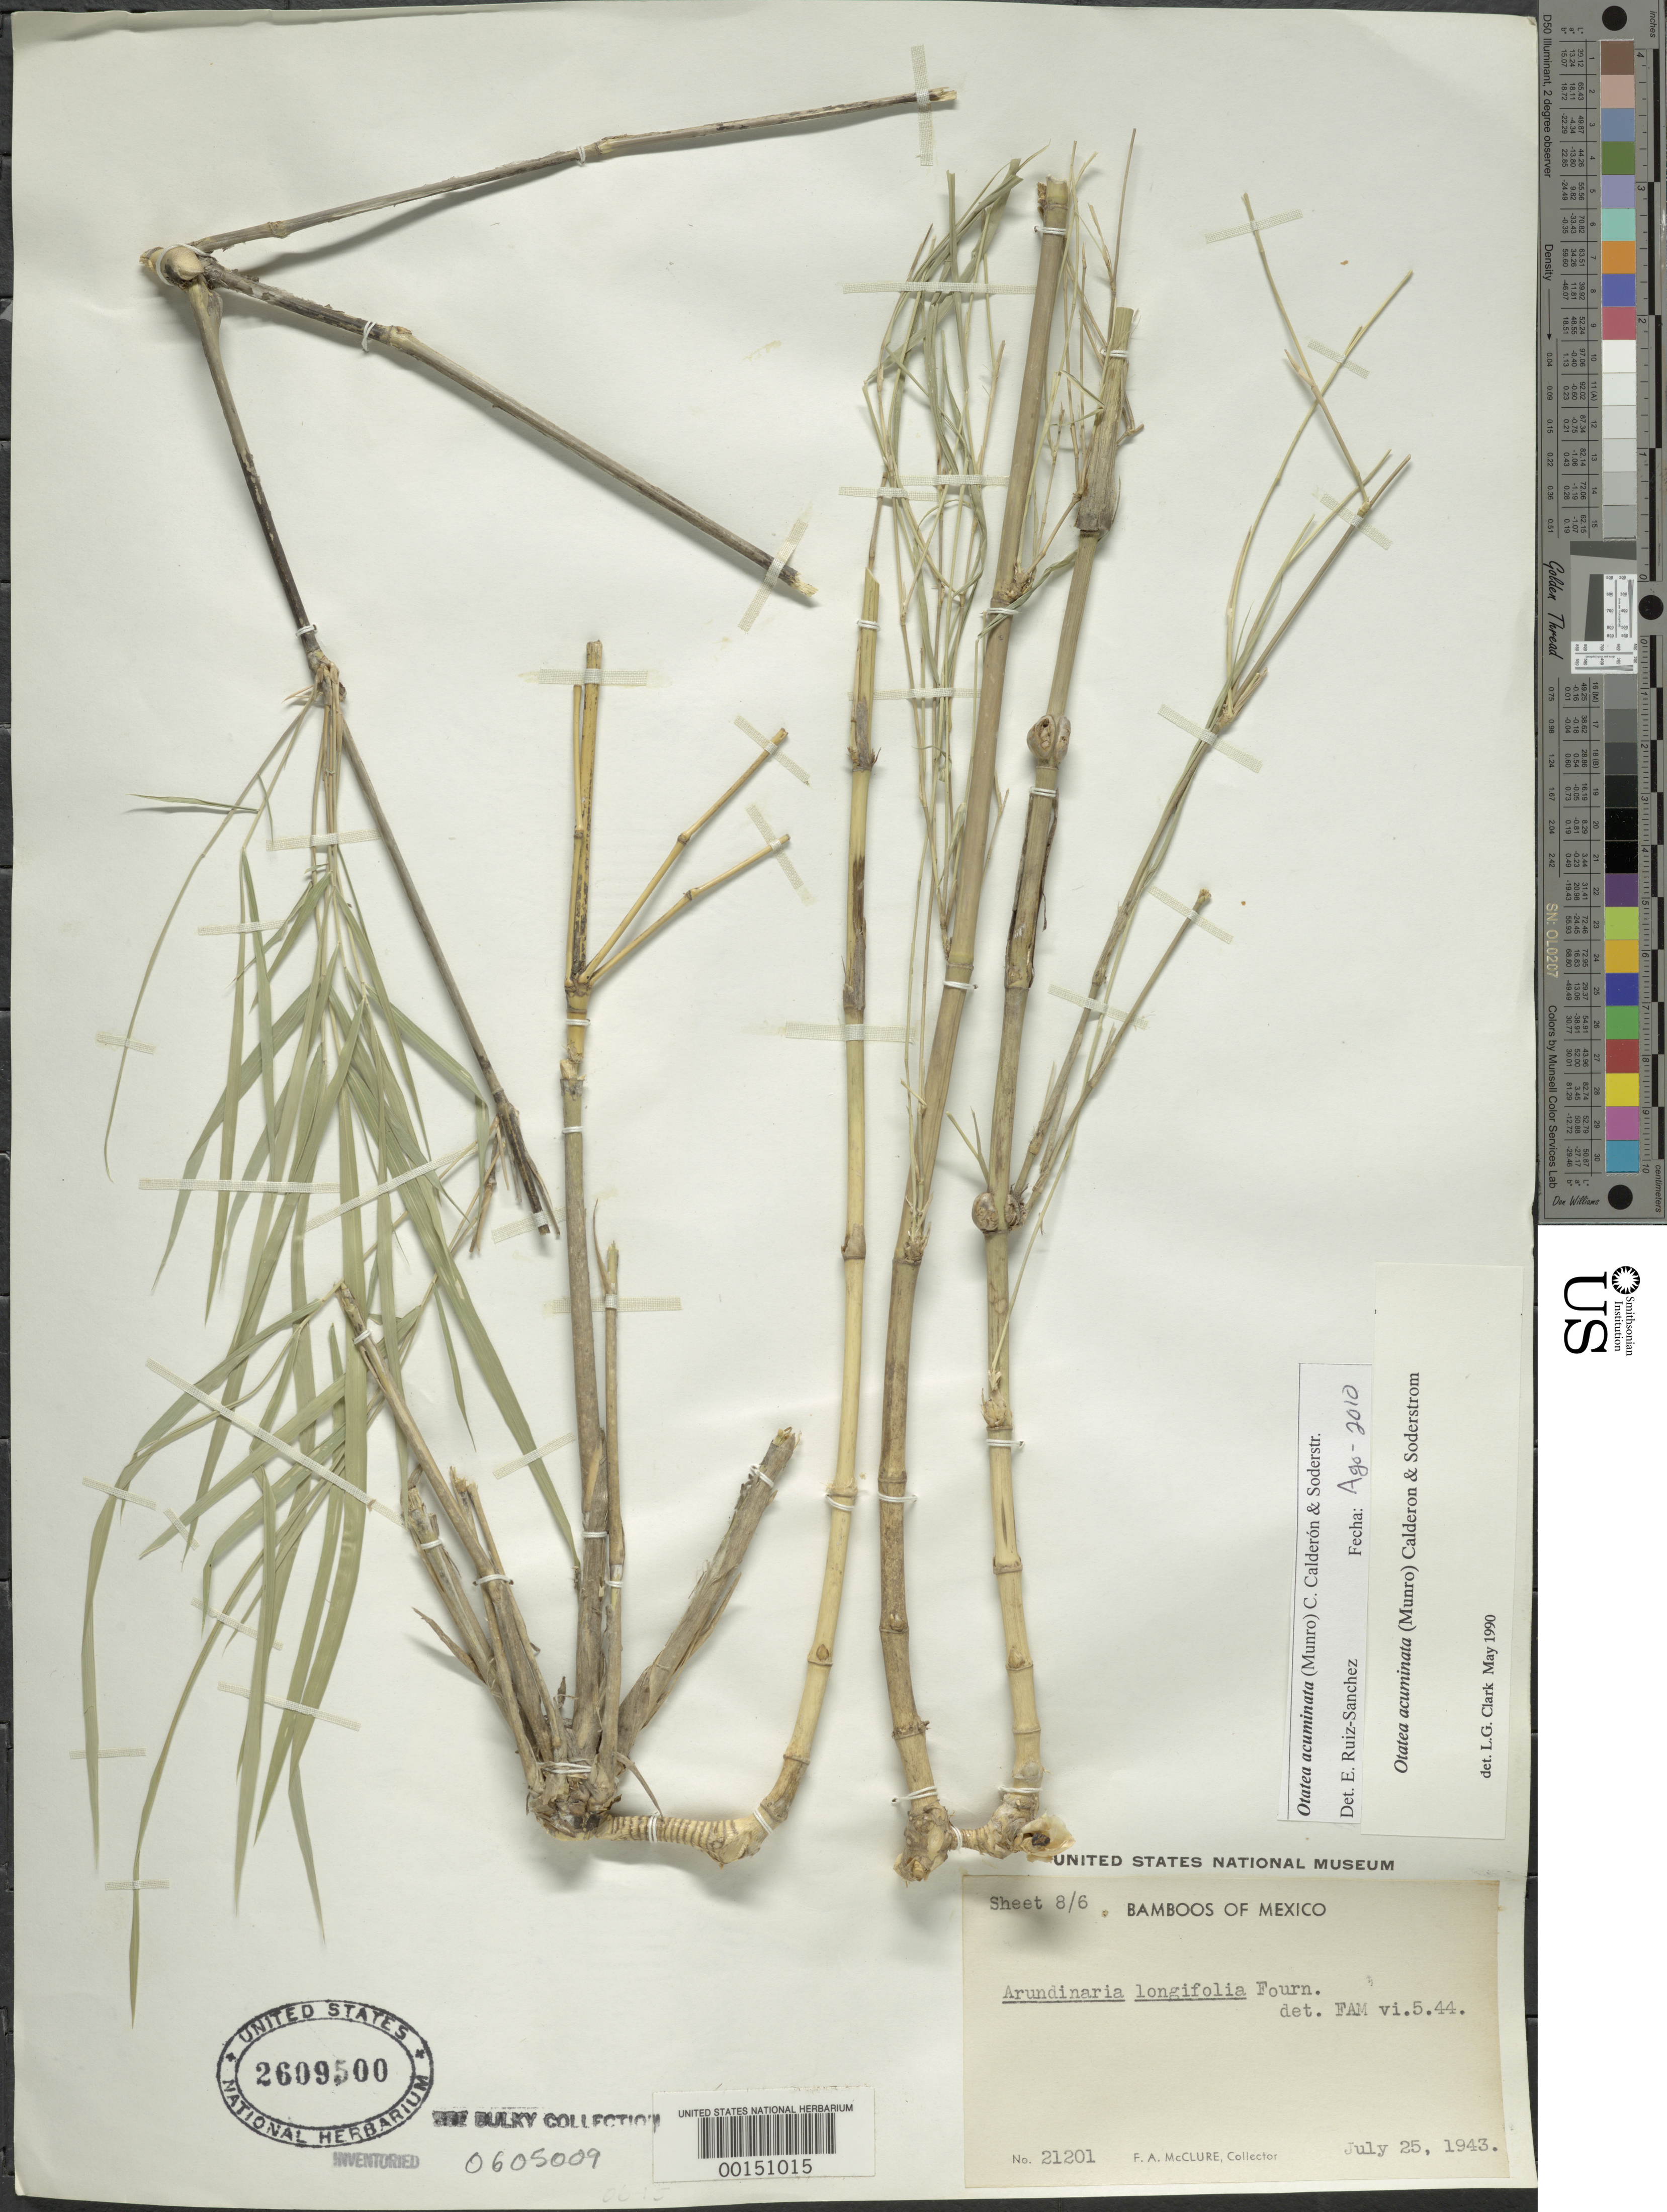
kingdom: Plantae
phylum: Tracheophyta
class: Liliopsida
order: Poales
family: Poaceae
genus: Otatea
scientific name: Otatea acuminata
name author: (Munro) C. E. Calderón & Soderstr.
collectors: F. A. McClure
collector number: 21201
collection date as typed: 25 Jul 1943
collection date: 1943-07-25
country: Mexico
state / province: Puebla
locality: Cerro de Chantepec, 2 miles S of Pilcaye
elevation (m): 1281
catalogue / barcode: US 2609500